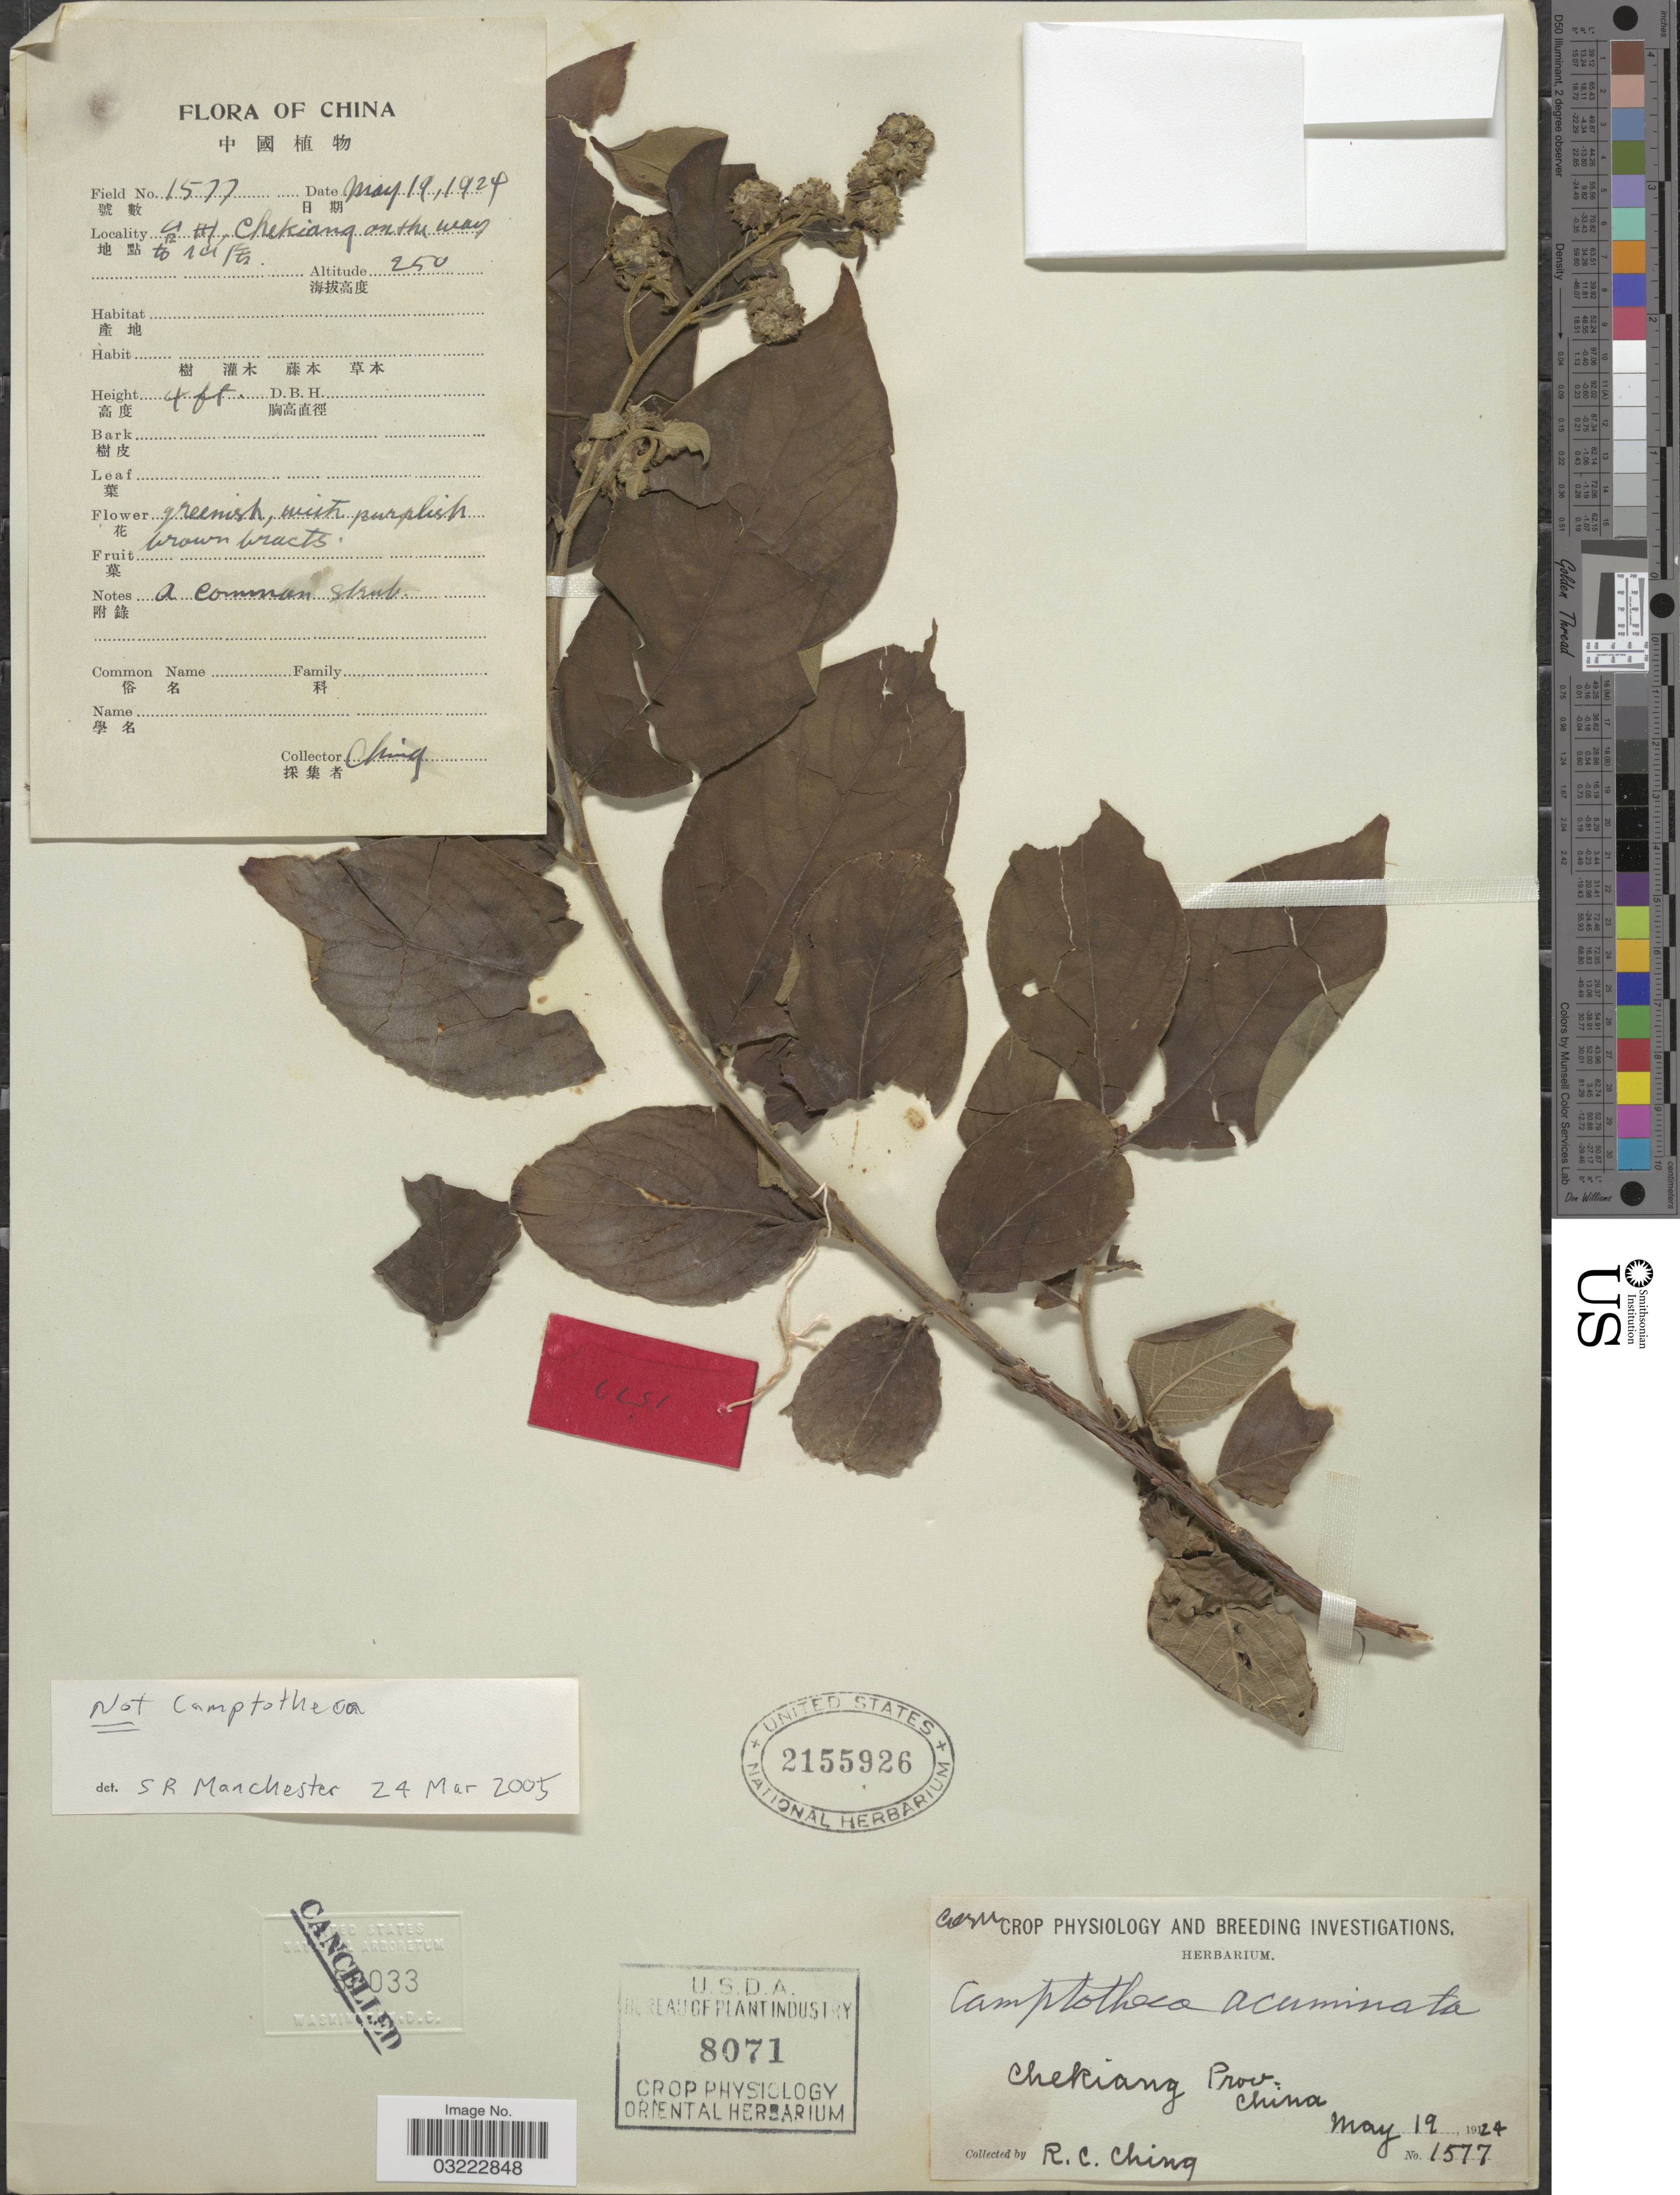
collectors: R. C. Ching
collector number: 1577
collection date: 1924-05-19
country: China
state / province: Zhejiang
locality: Chekiang Prov., Chekiang on the way to X.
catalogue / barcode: US 2155926